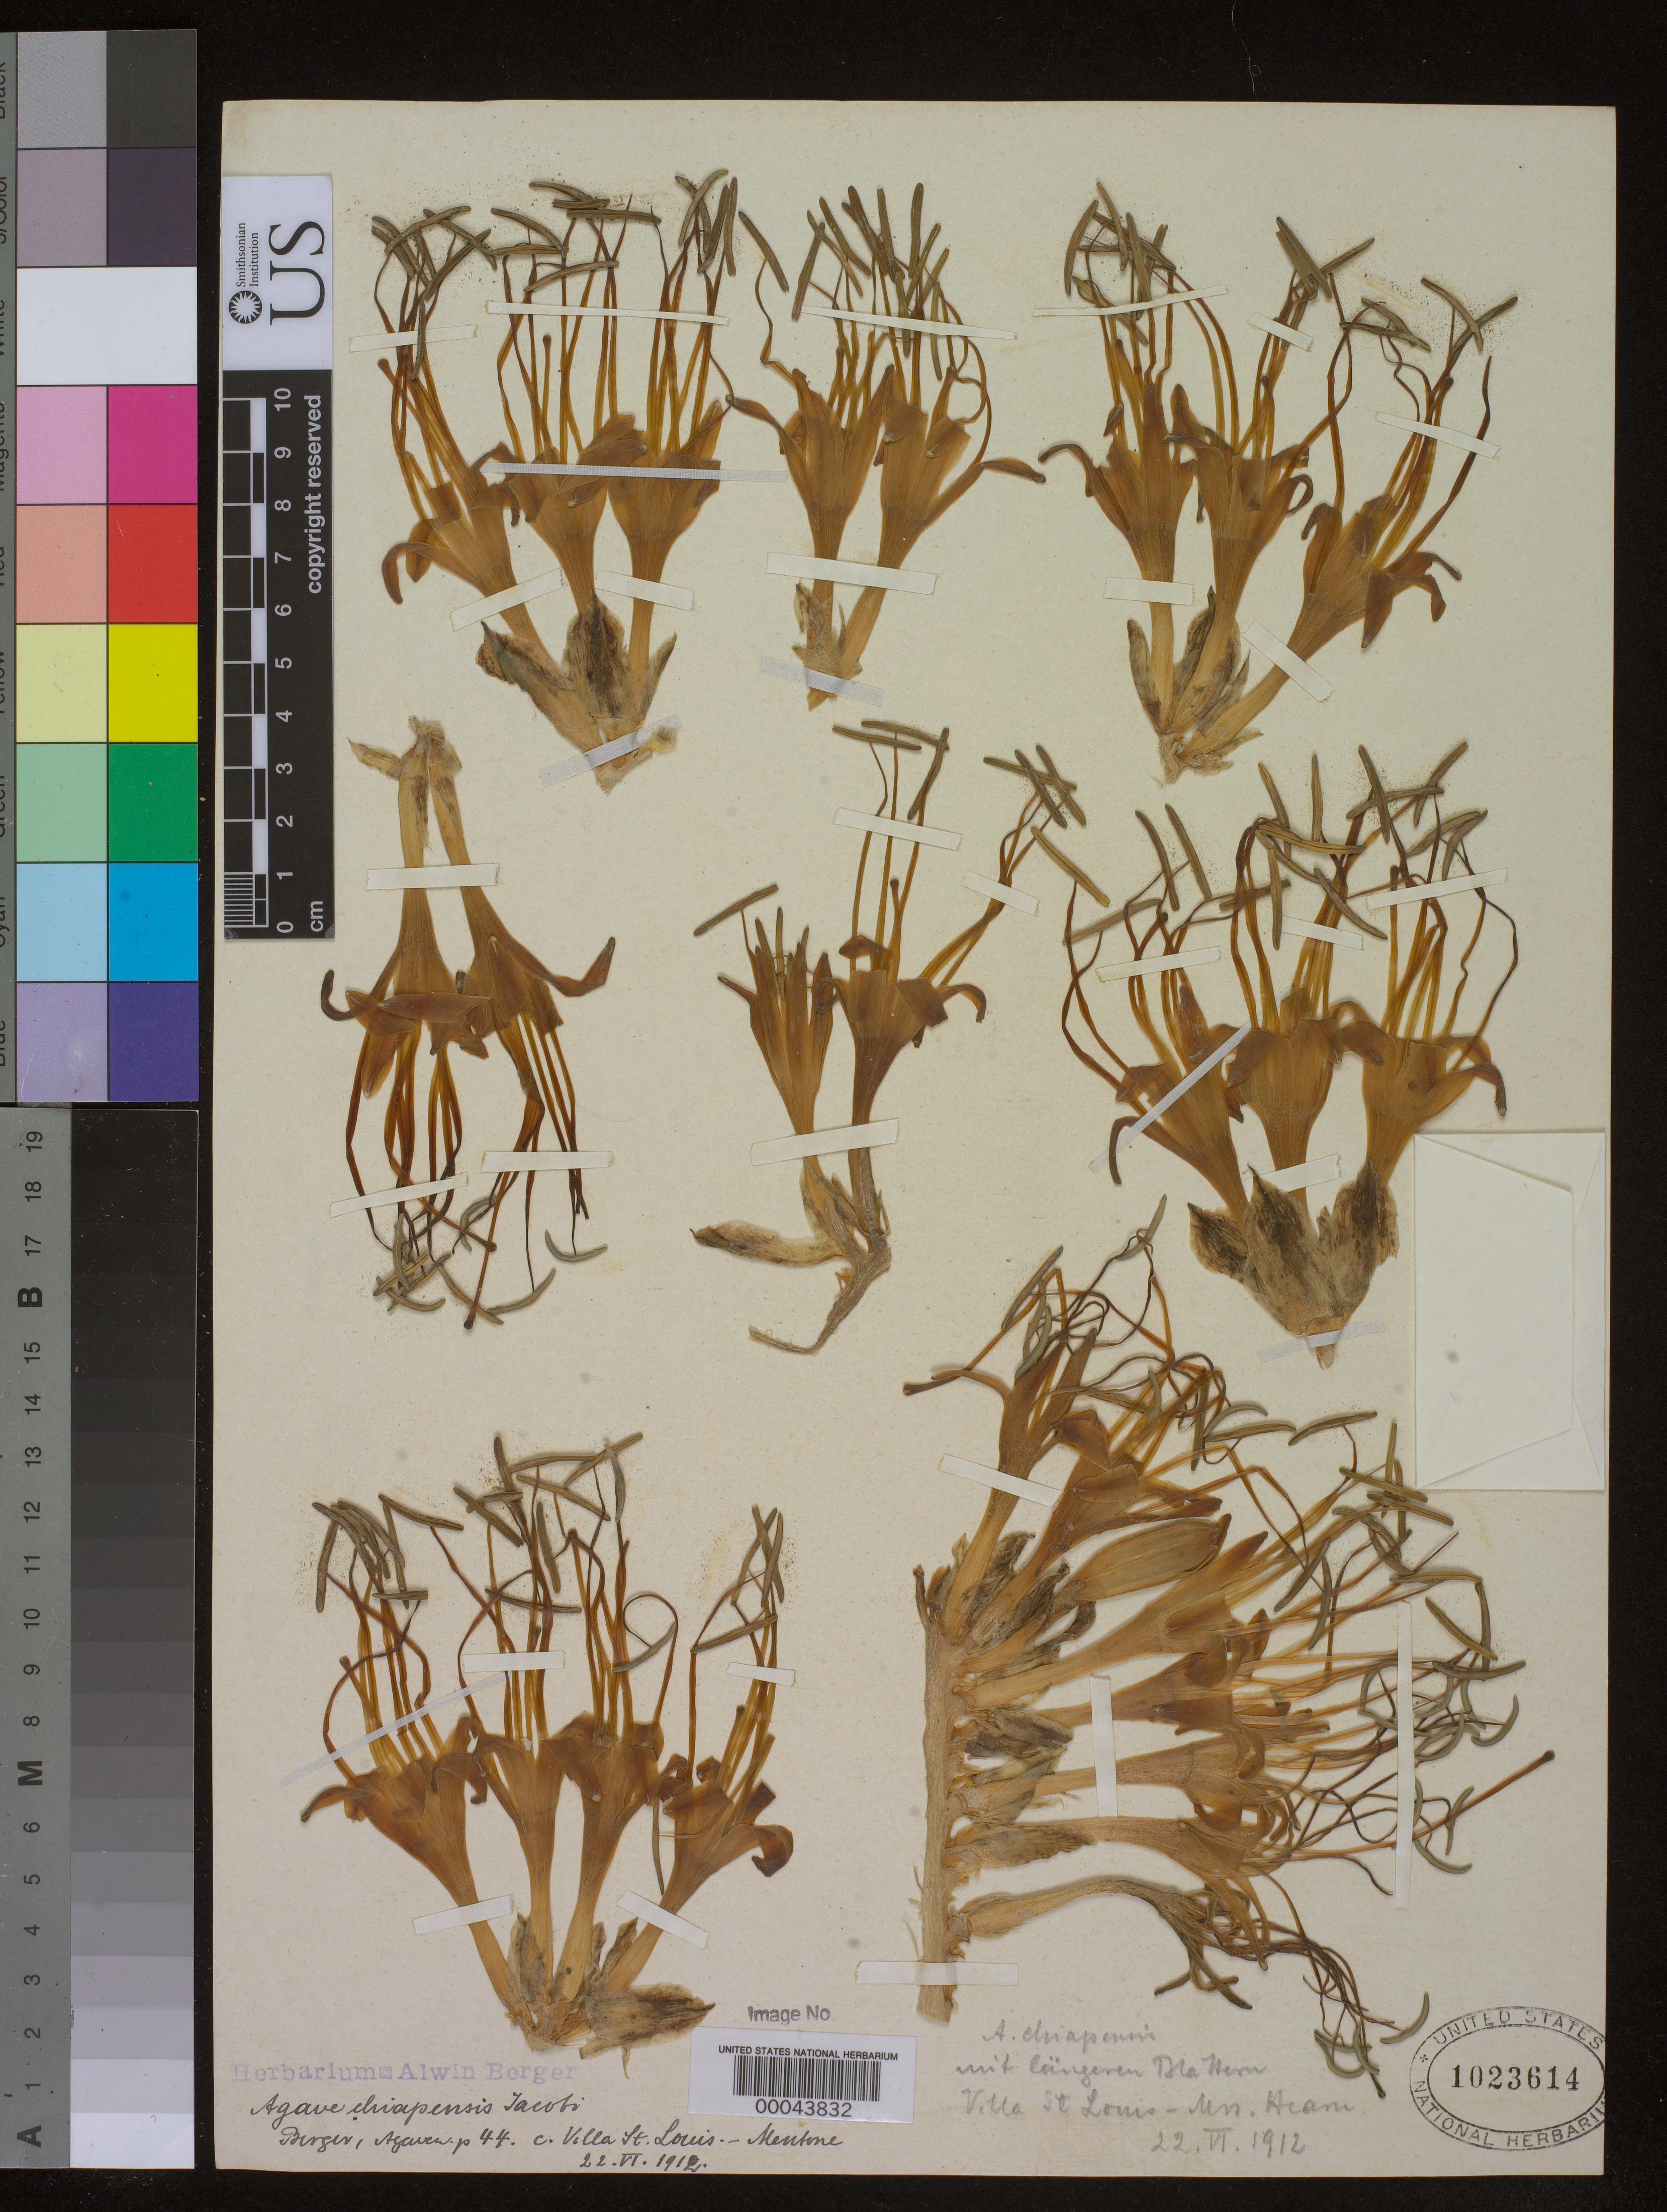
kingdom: Plantae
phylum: Tracheophyta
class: Liliopsida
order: Asparagales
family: Asparagaceae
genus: Agave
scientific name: Agave chiapensis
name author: Jacobi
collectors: ex herb. A. Berger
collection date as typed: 22 Apr 1912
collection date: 1912-04-22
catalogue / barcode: US 1023614